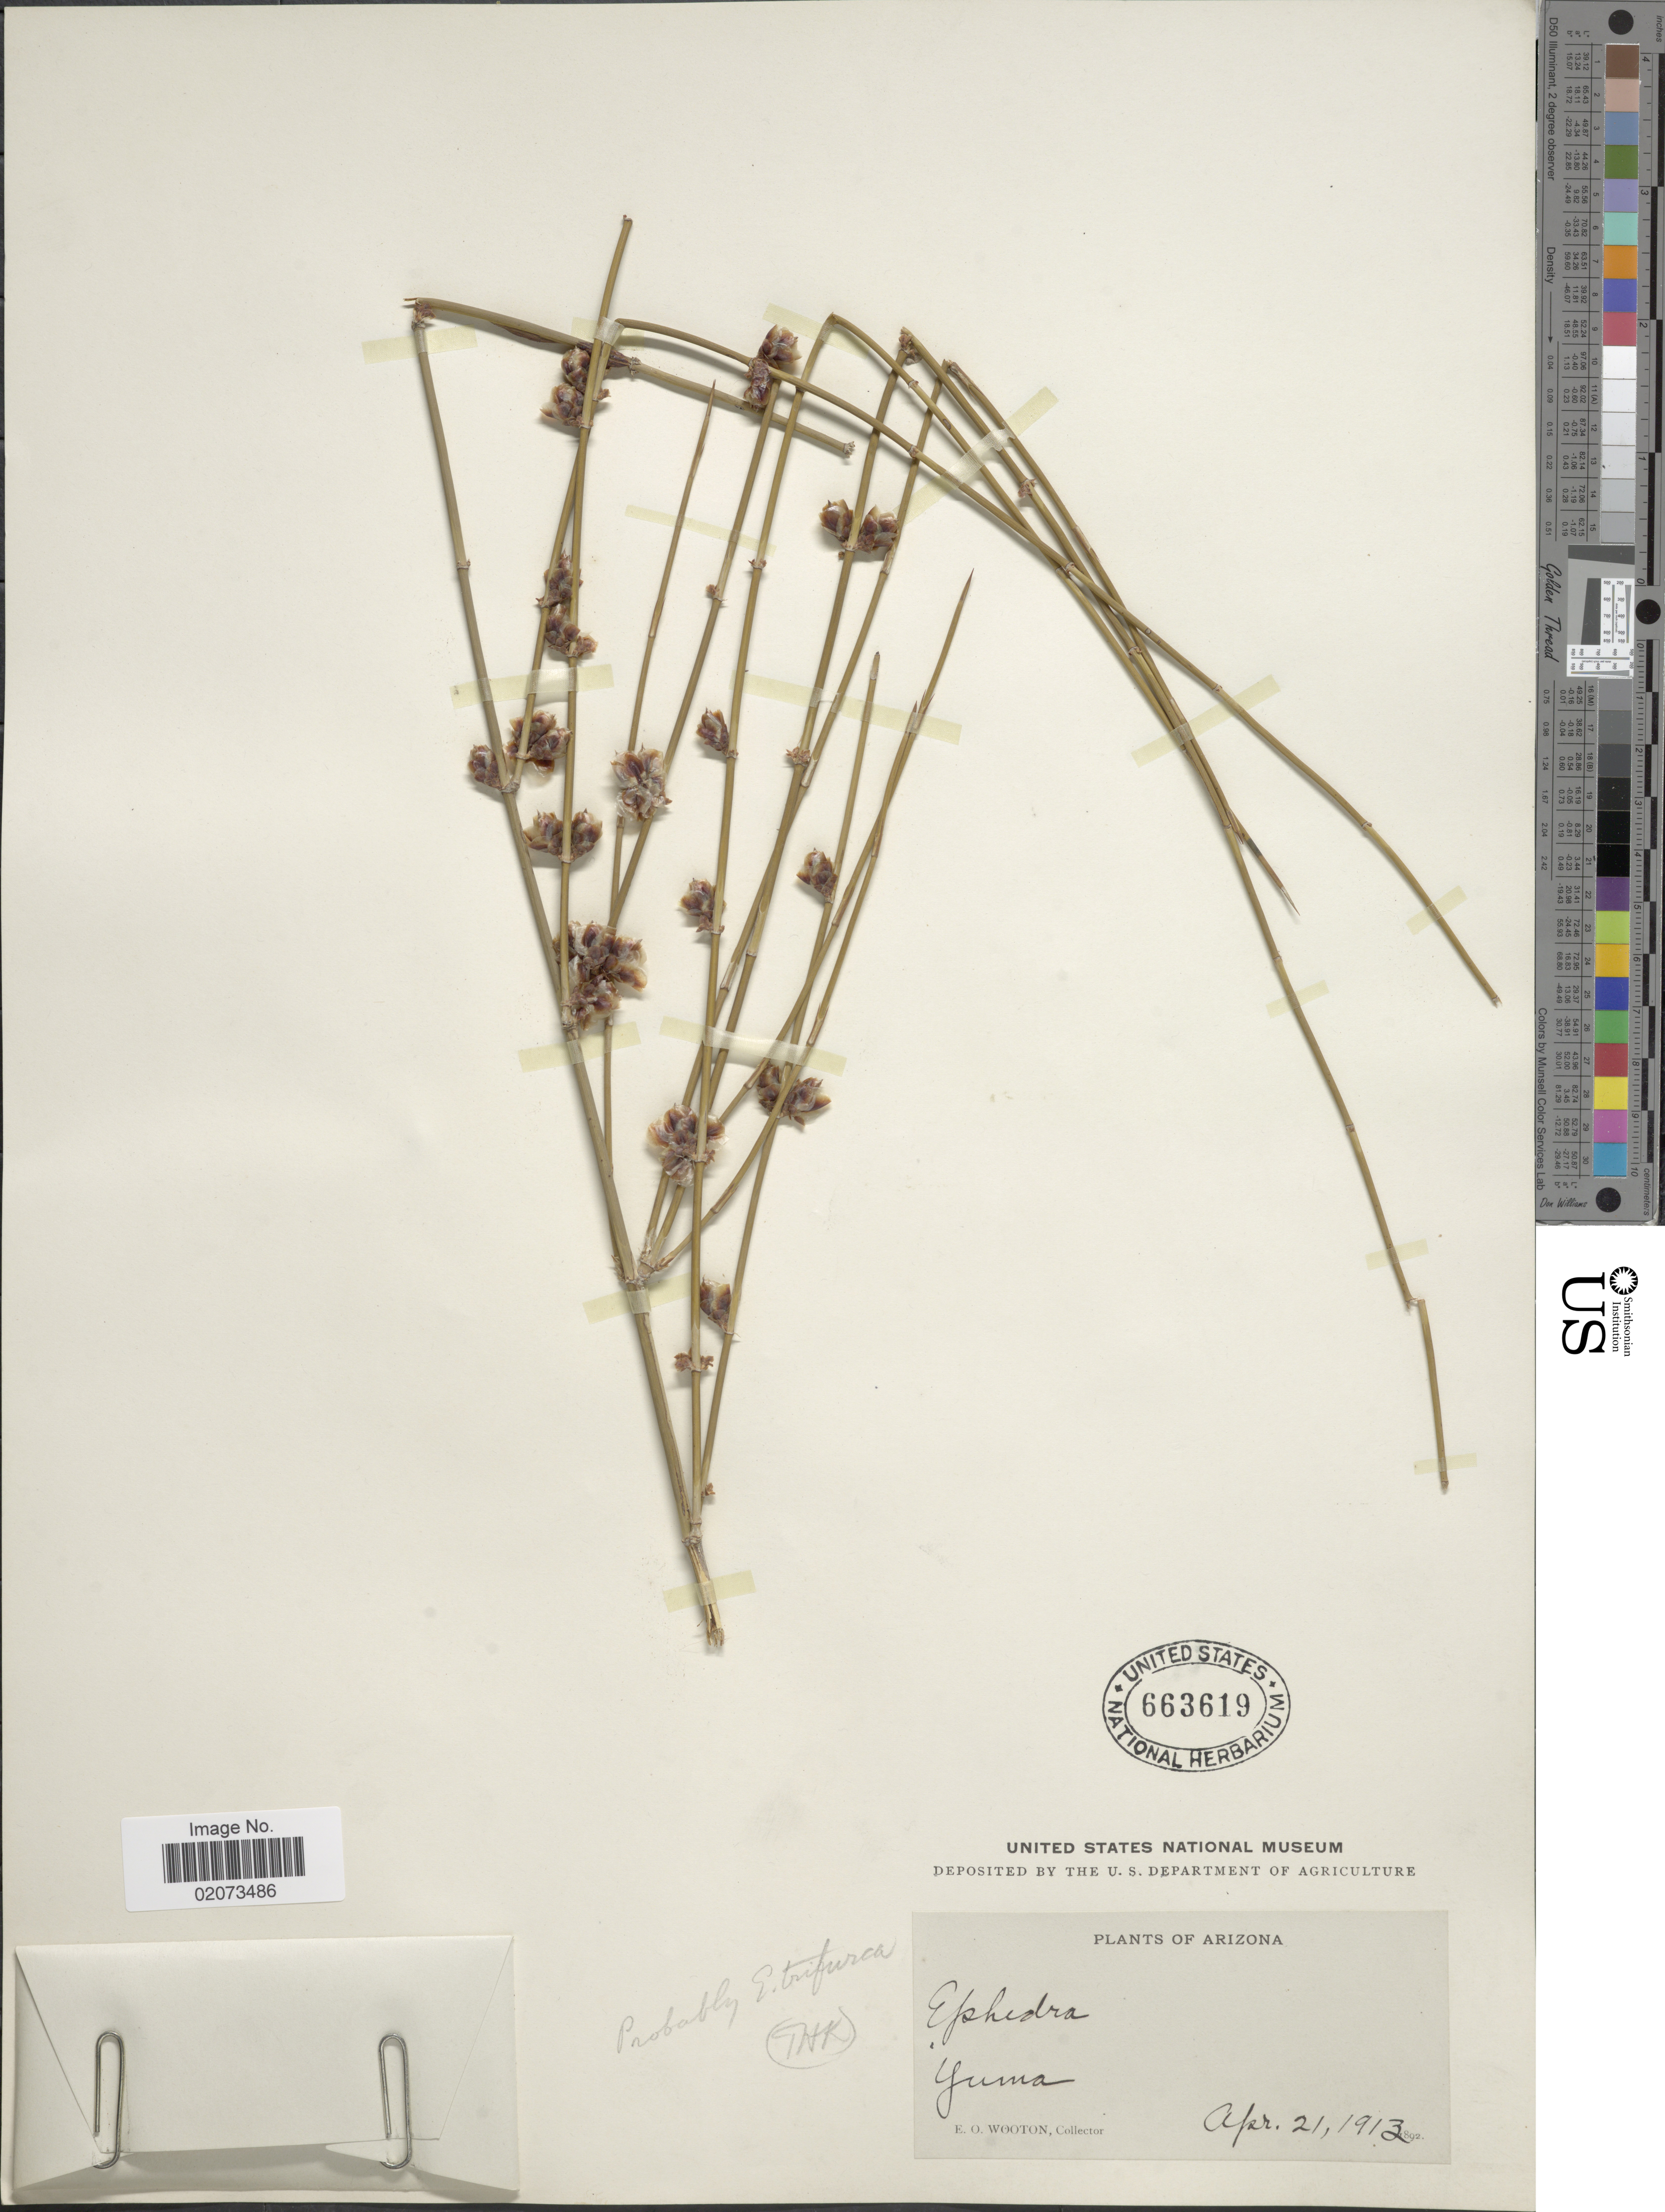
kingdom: Plantae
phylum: Tracheophyta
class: Gnetopsida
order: Ephedrales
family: Ephedraceae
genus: Ephedra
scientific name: Ephedra trifurca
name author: Torr. ex S. Watson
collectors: E. O. Wooton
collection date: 1913-04-21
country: United States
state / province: Arizona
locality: Yuma.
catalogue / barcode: US 663619